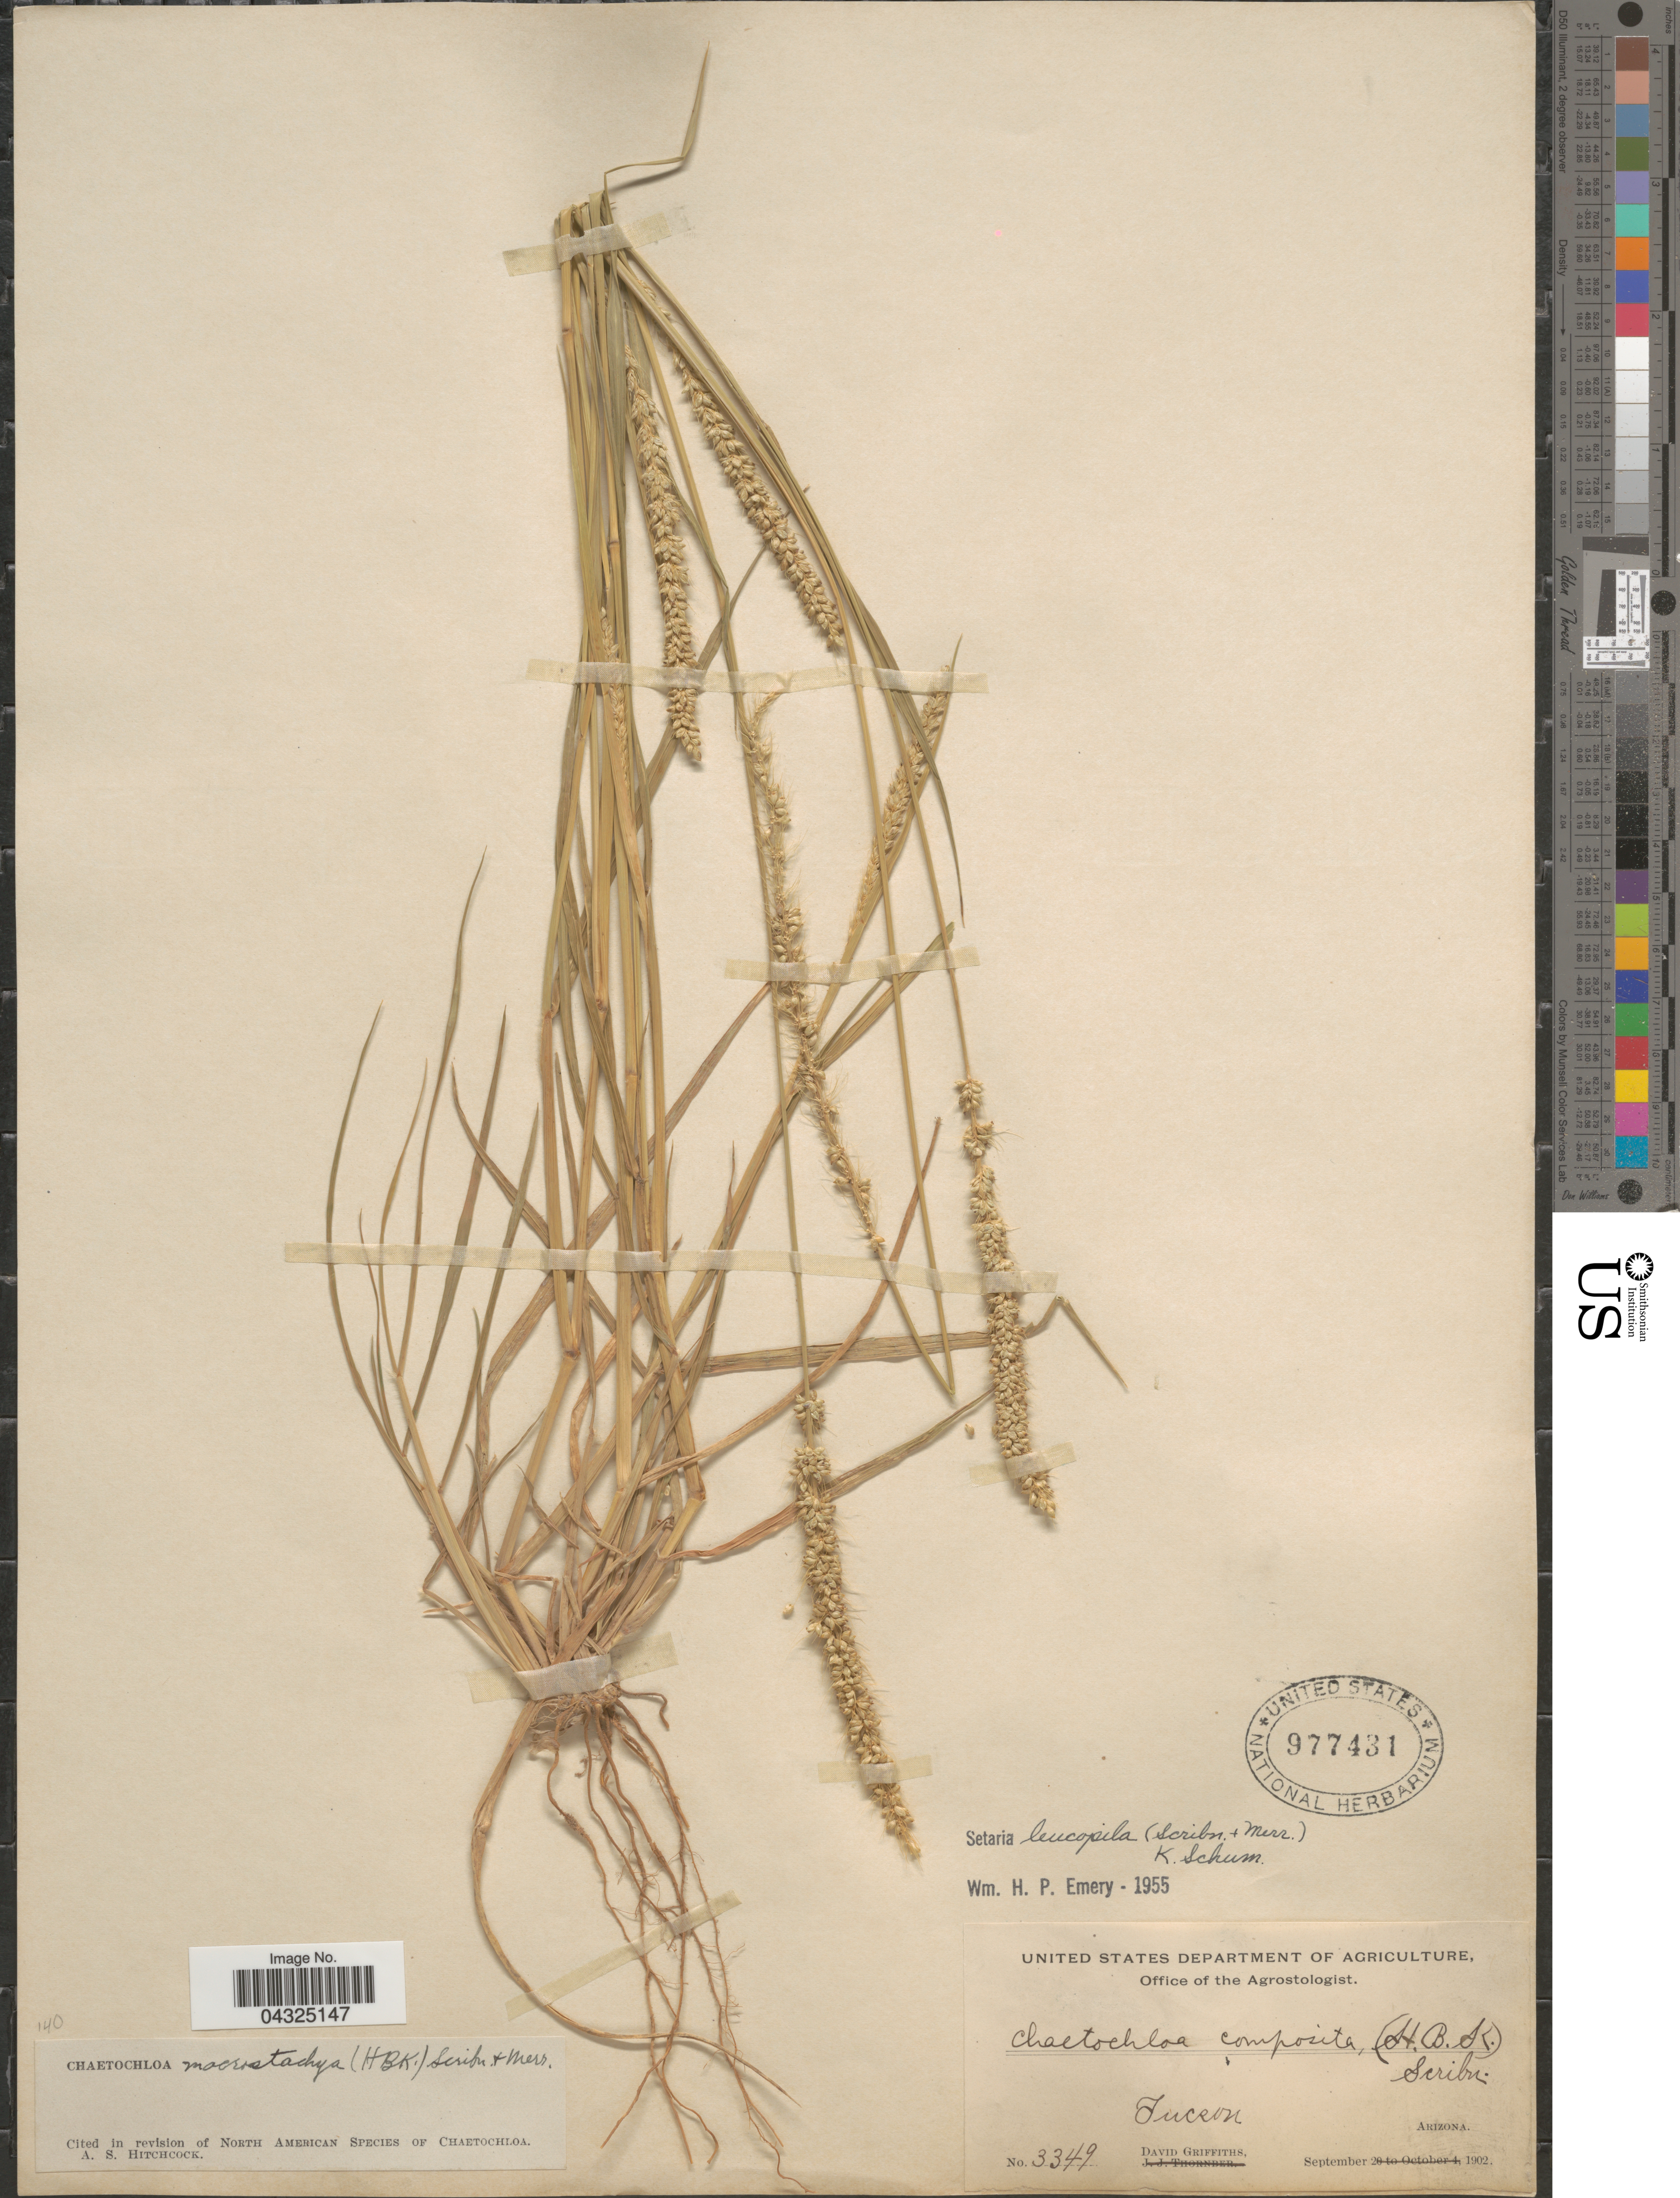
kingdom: Plantae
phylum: Tracheophyta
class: Liliopsida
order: Poales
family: Poaceae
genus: Setaria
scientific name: Setaria leucopila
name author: (Scribn. & Merr.) K. Schum.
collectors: D. Griffiths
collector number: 3349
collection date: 1902-09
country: United States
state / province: Arizona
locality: Tucson.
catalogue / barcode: US 977431